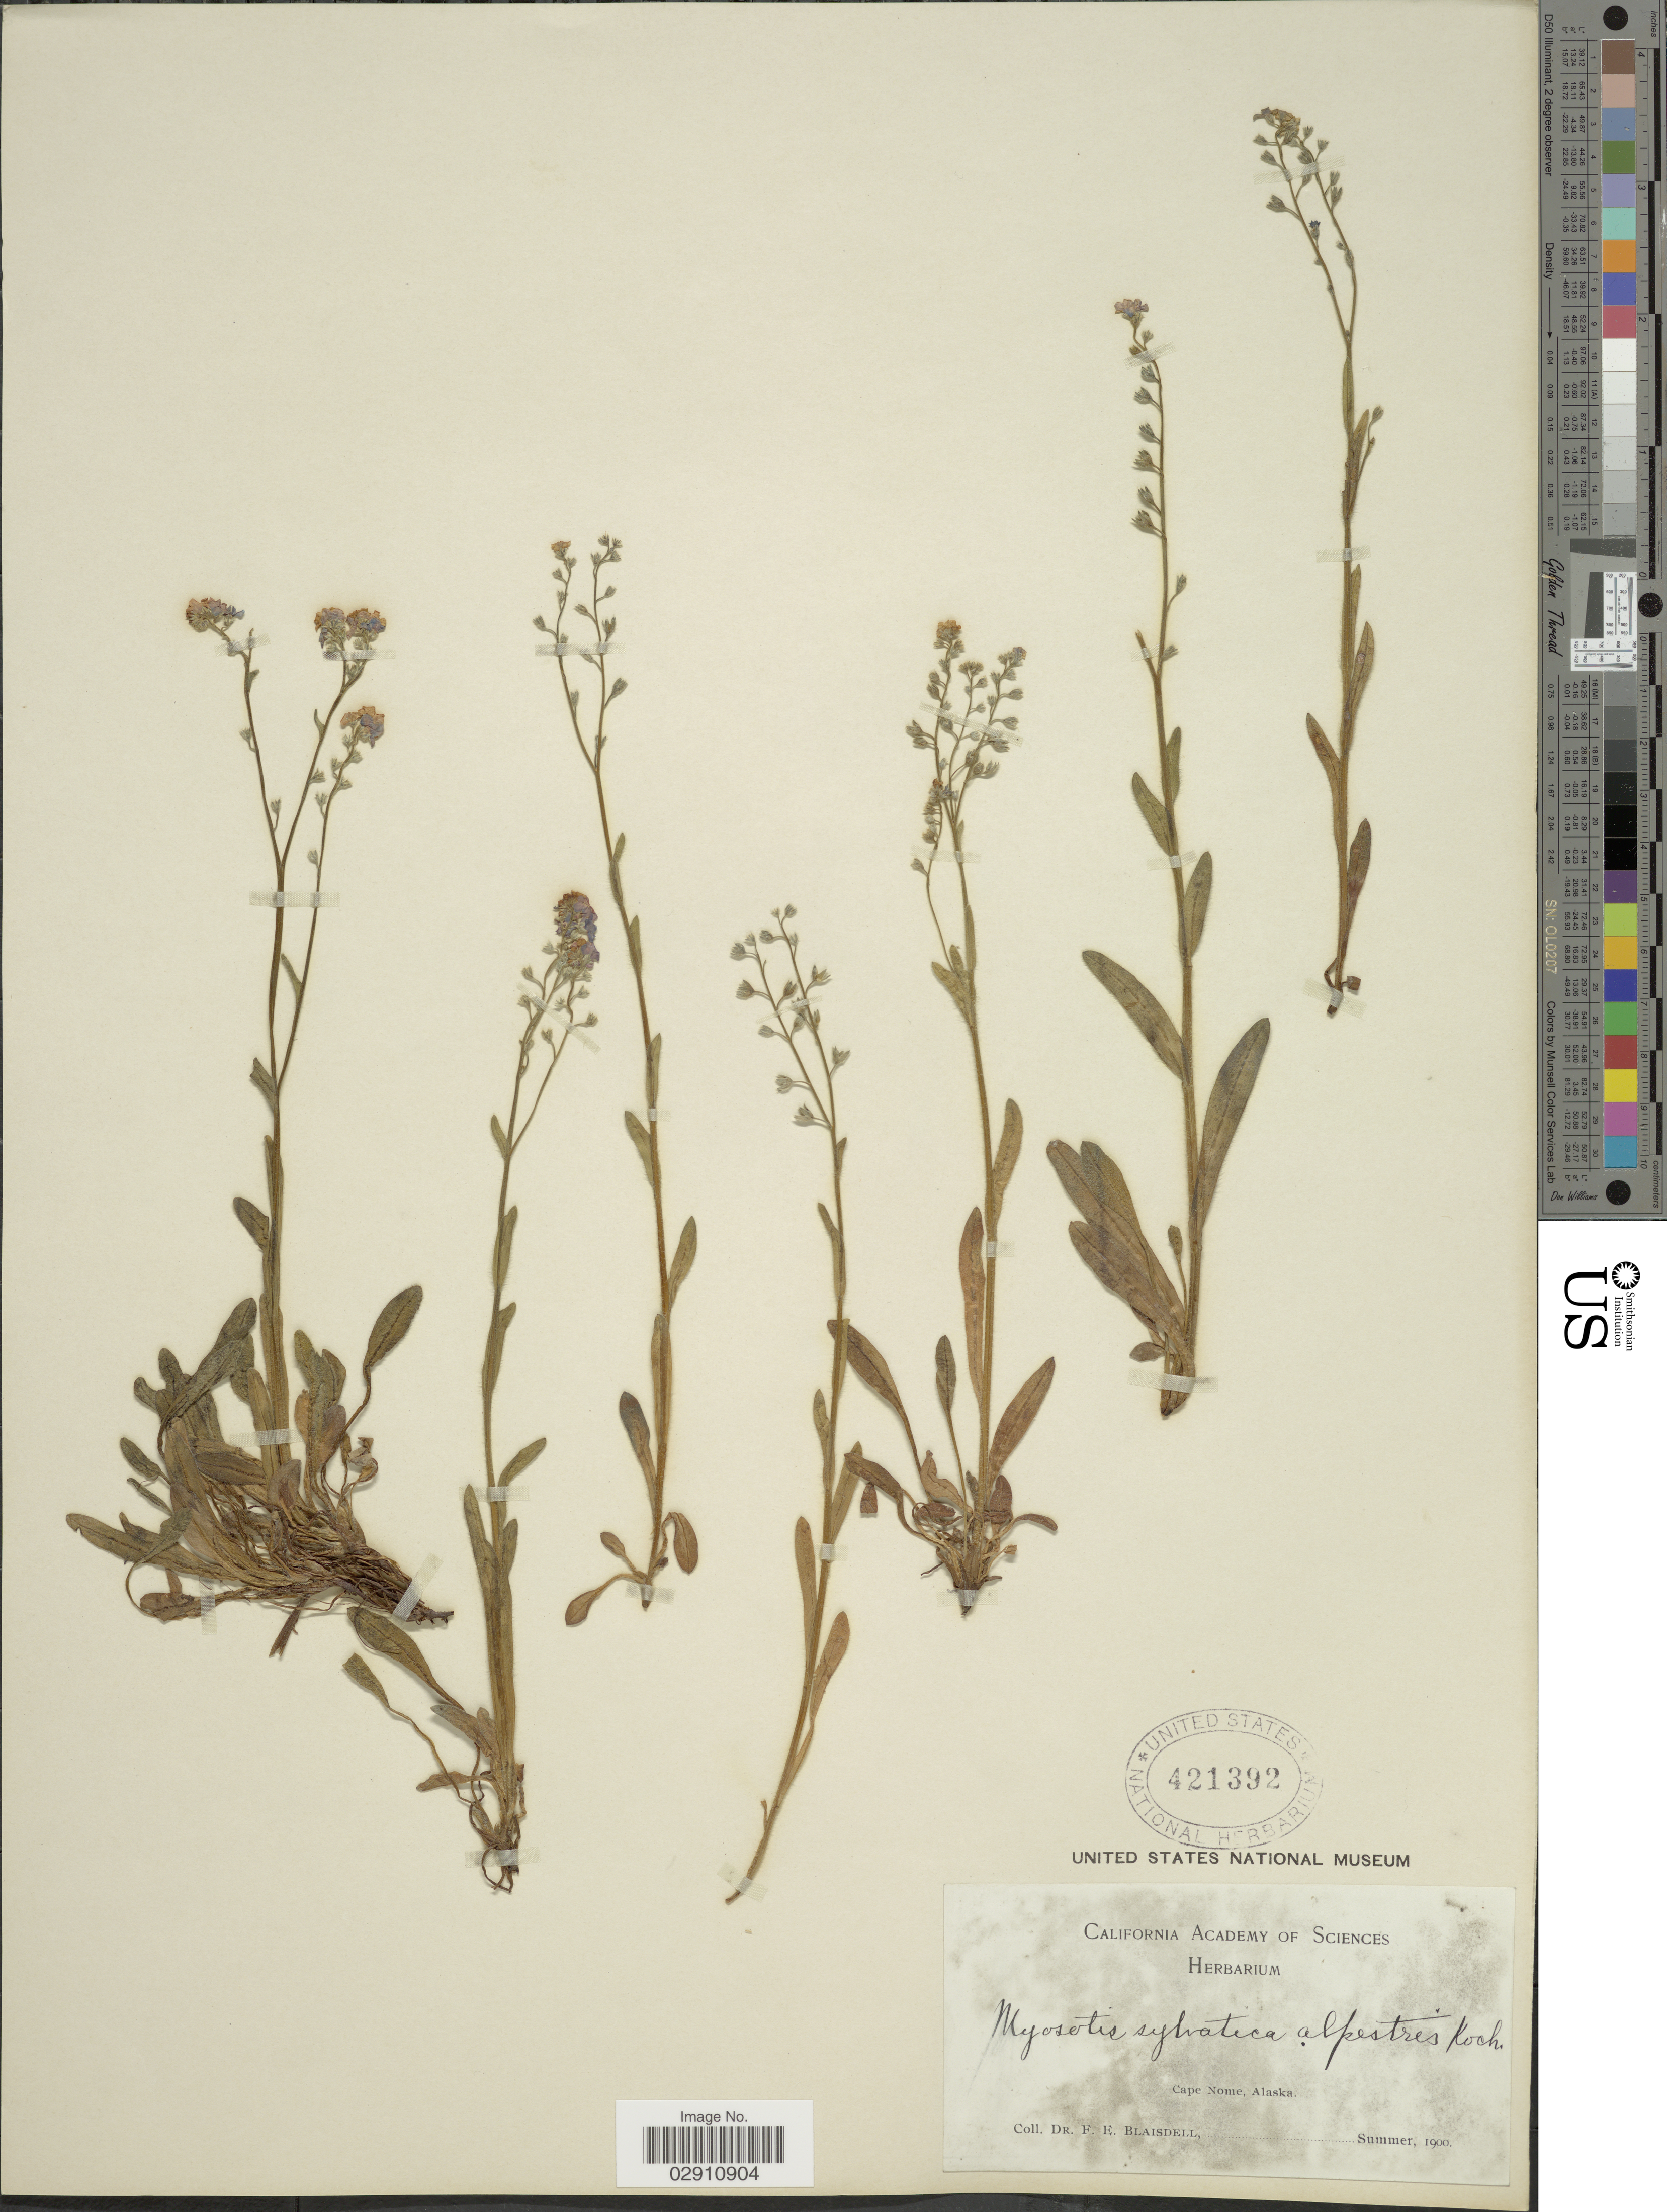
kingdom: Plantae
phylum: Tracheophyta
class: Magnoliopsida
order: Boraginales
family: Boraginaceae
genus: Myosotis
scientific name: Myosotis alpestris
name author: F.W. Schmidt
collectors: F. Blaisdell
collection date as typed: Summer, 1900.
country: United States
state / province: Alaska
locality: Cape Nome.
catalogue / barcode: US 421392